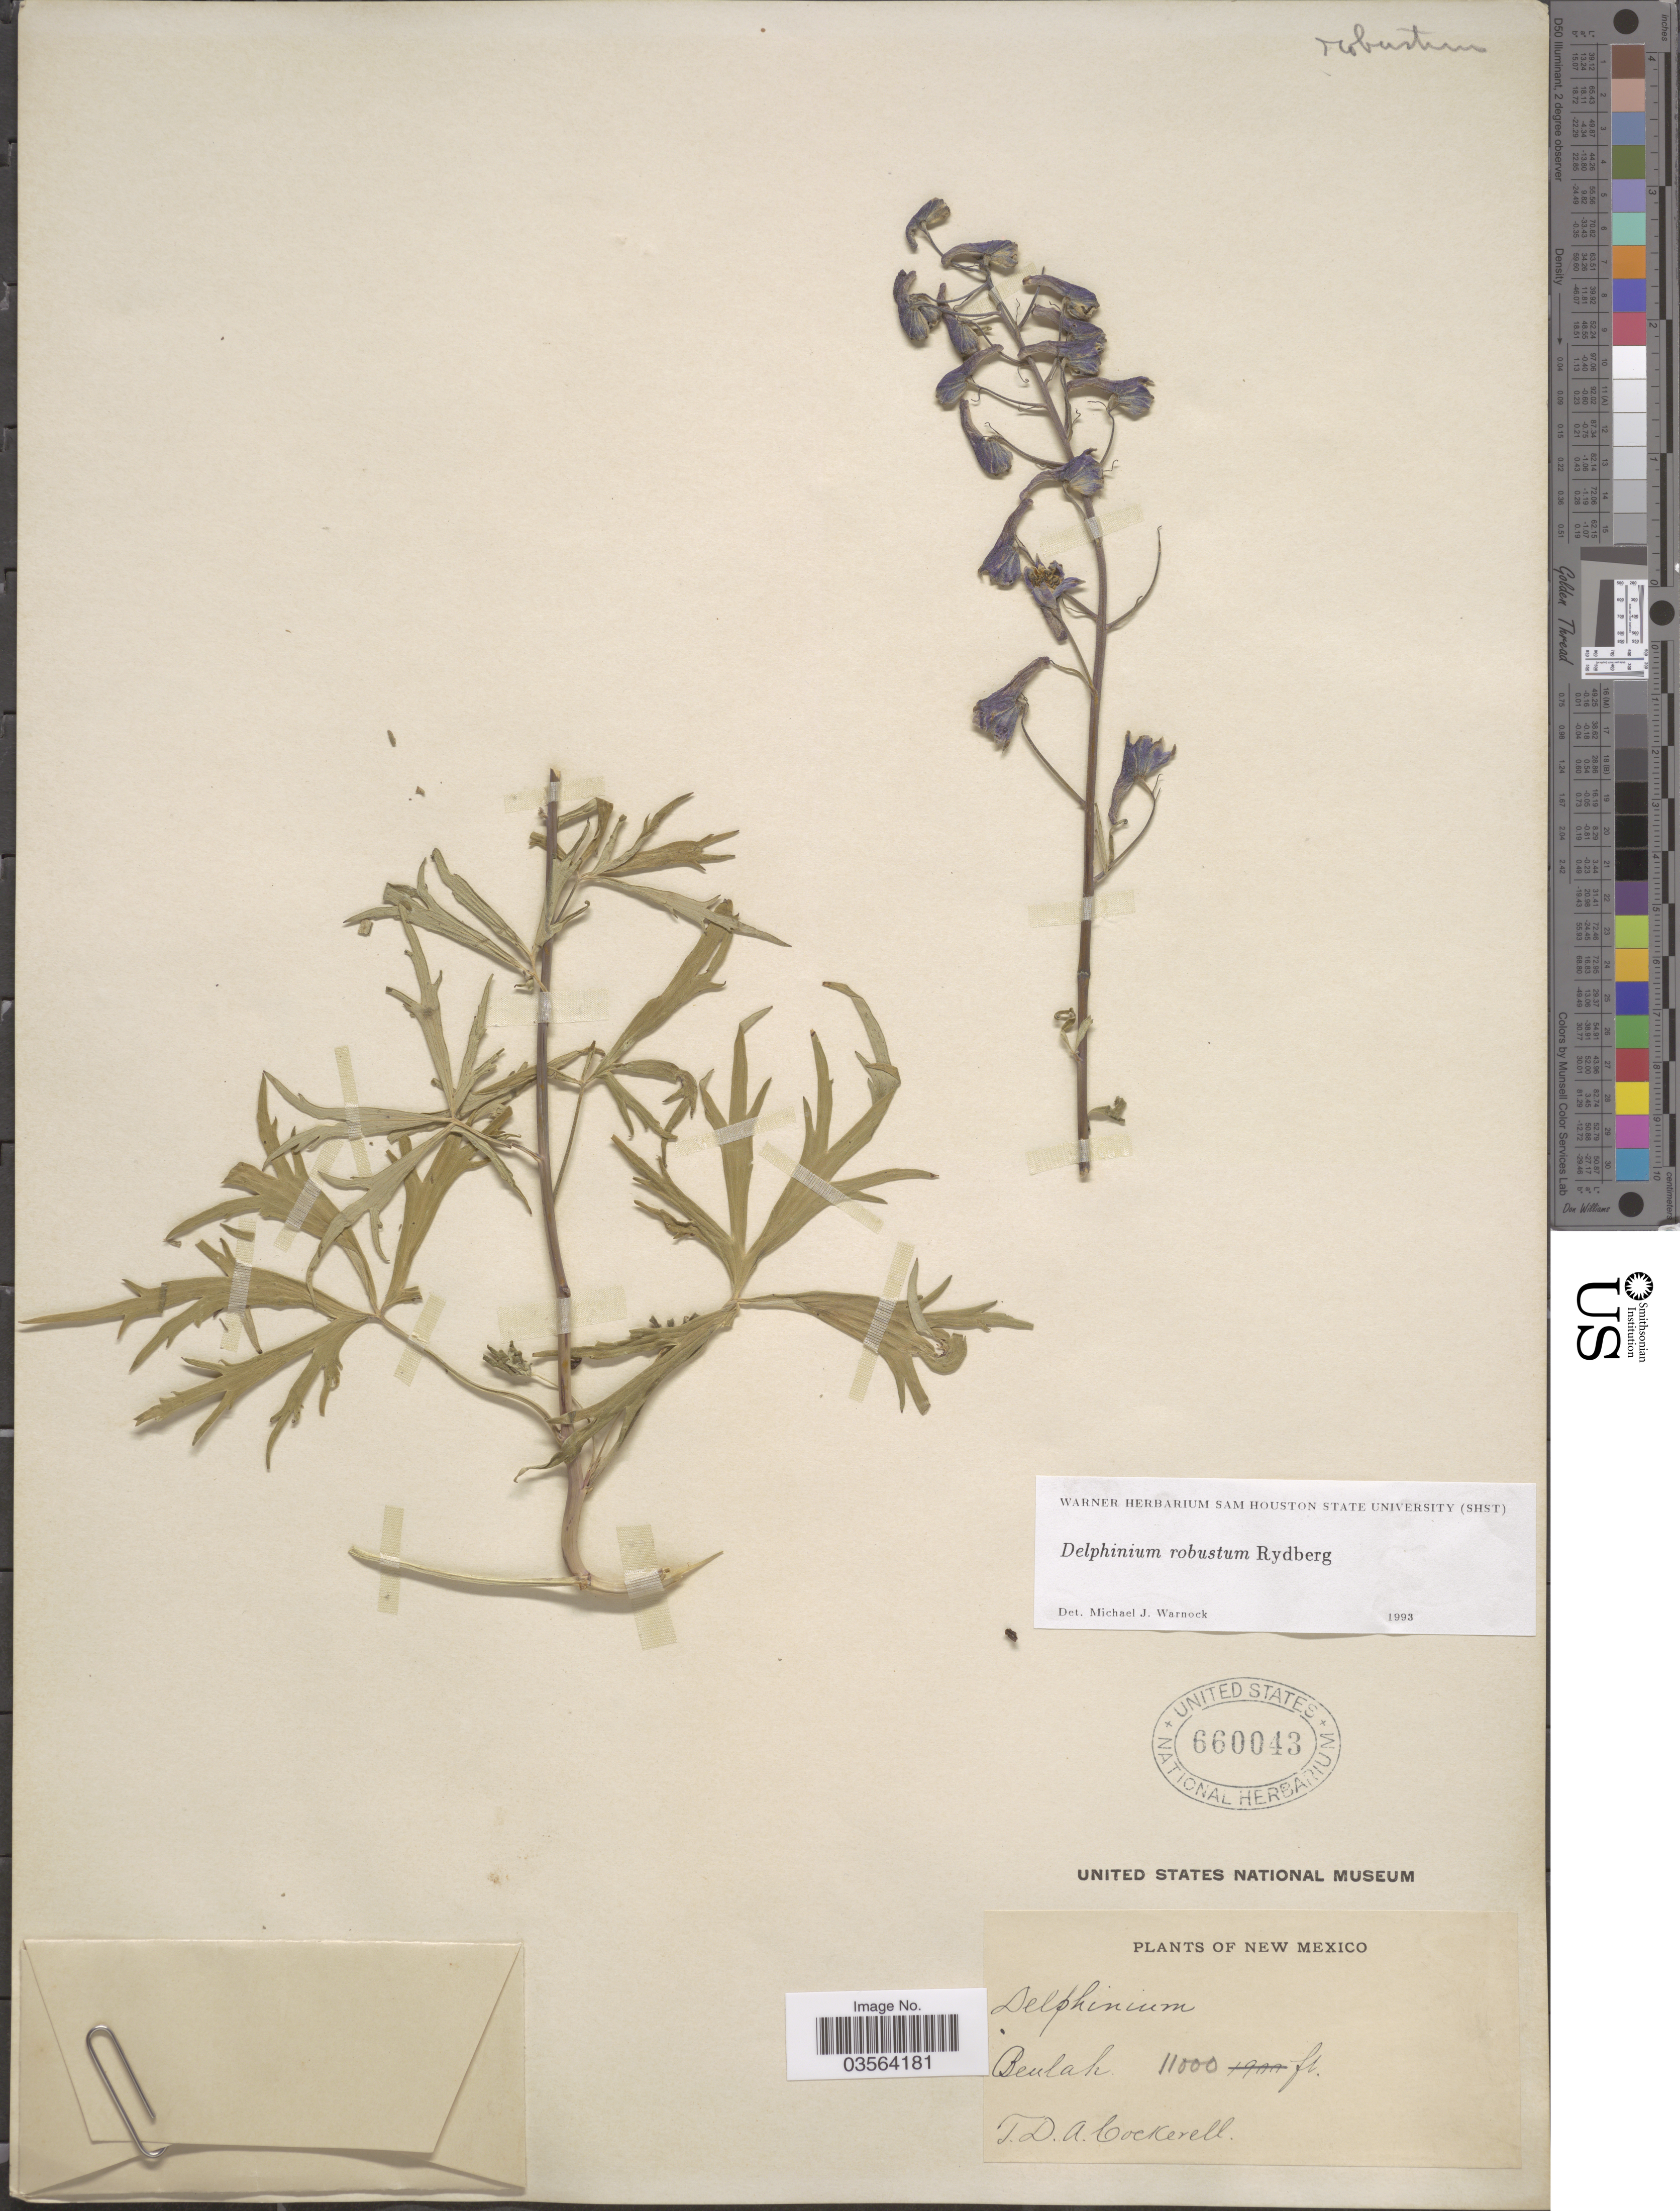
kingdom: Plantae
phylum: Tracheophyta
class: Magnoliopsida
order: Ranunculales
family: Ranunculaceae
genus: Delphinium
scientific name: Delphinium robustum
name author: Rydb.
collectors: T. Cockerell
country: United States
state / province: New Mexico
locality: Beulah.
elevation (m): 3353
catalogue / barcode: US 660043